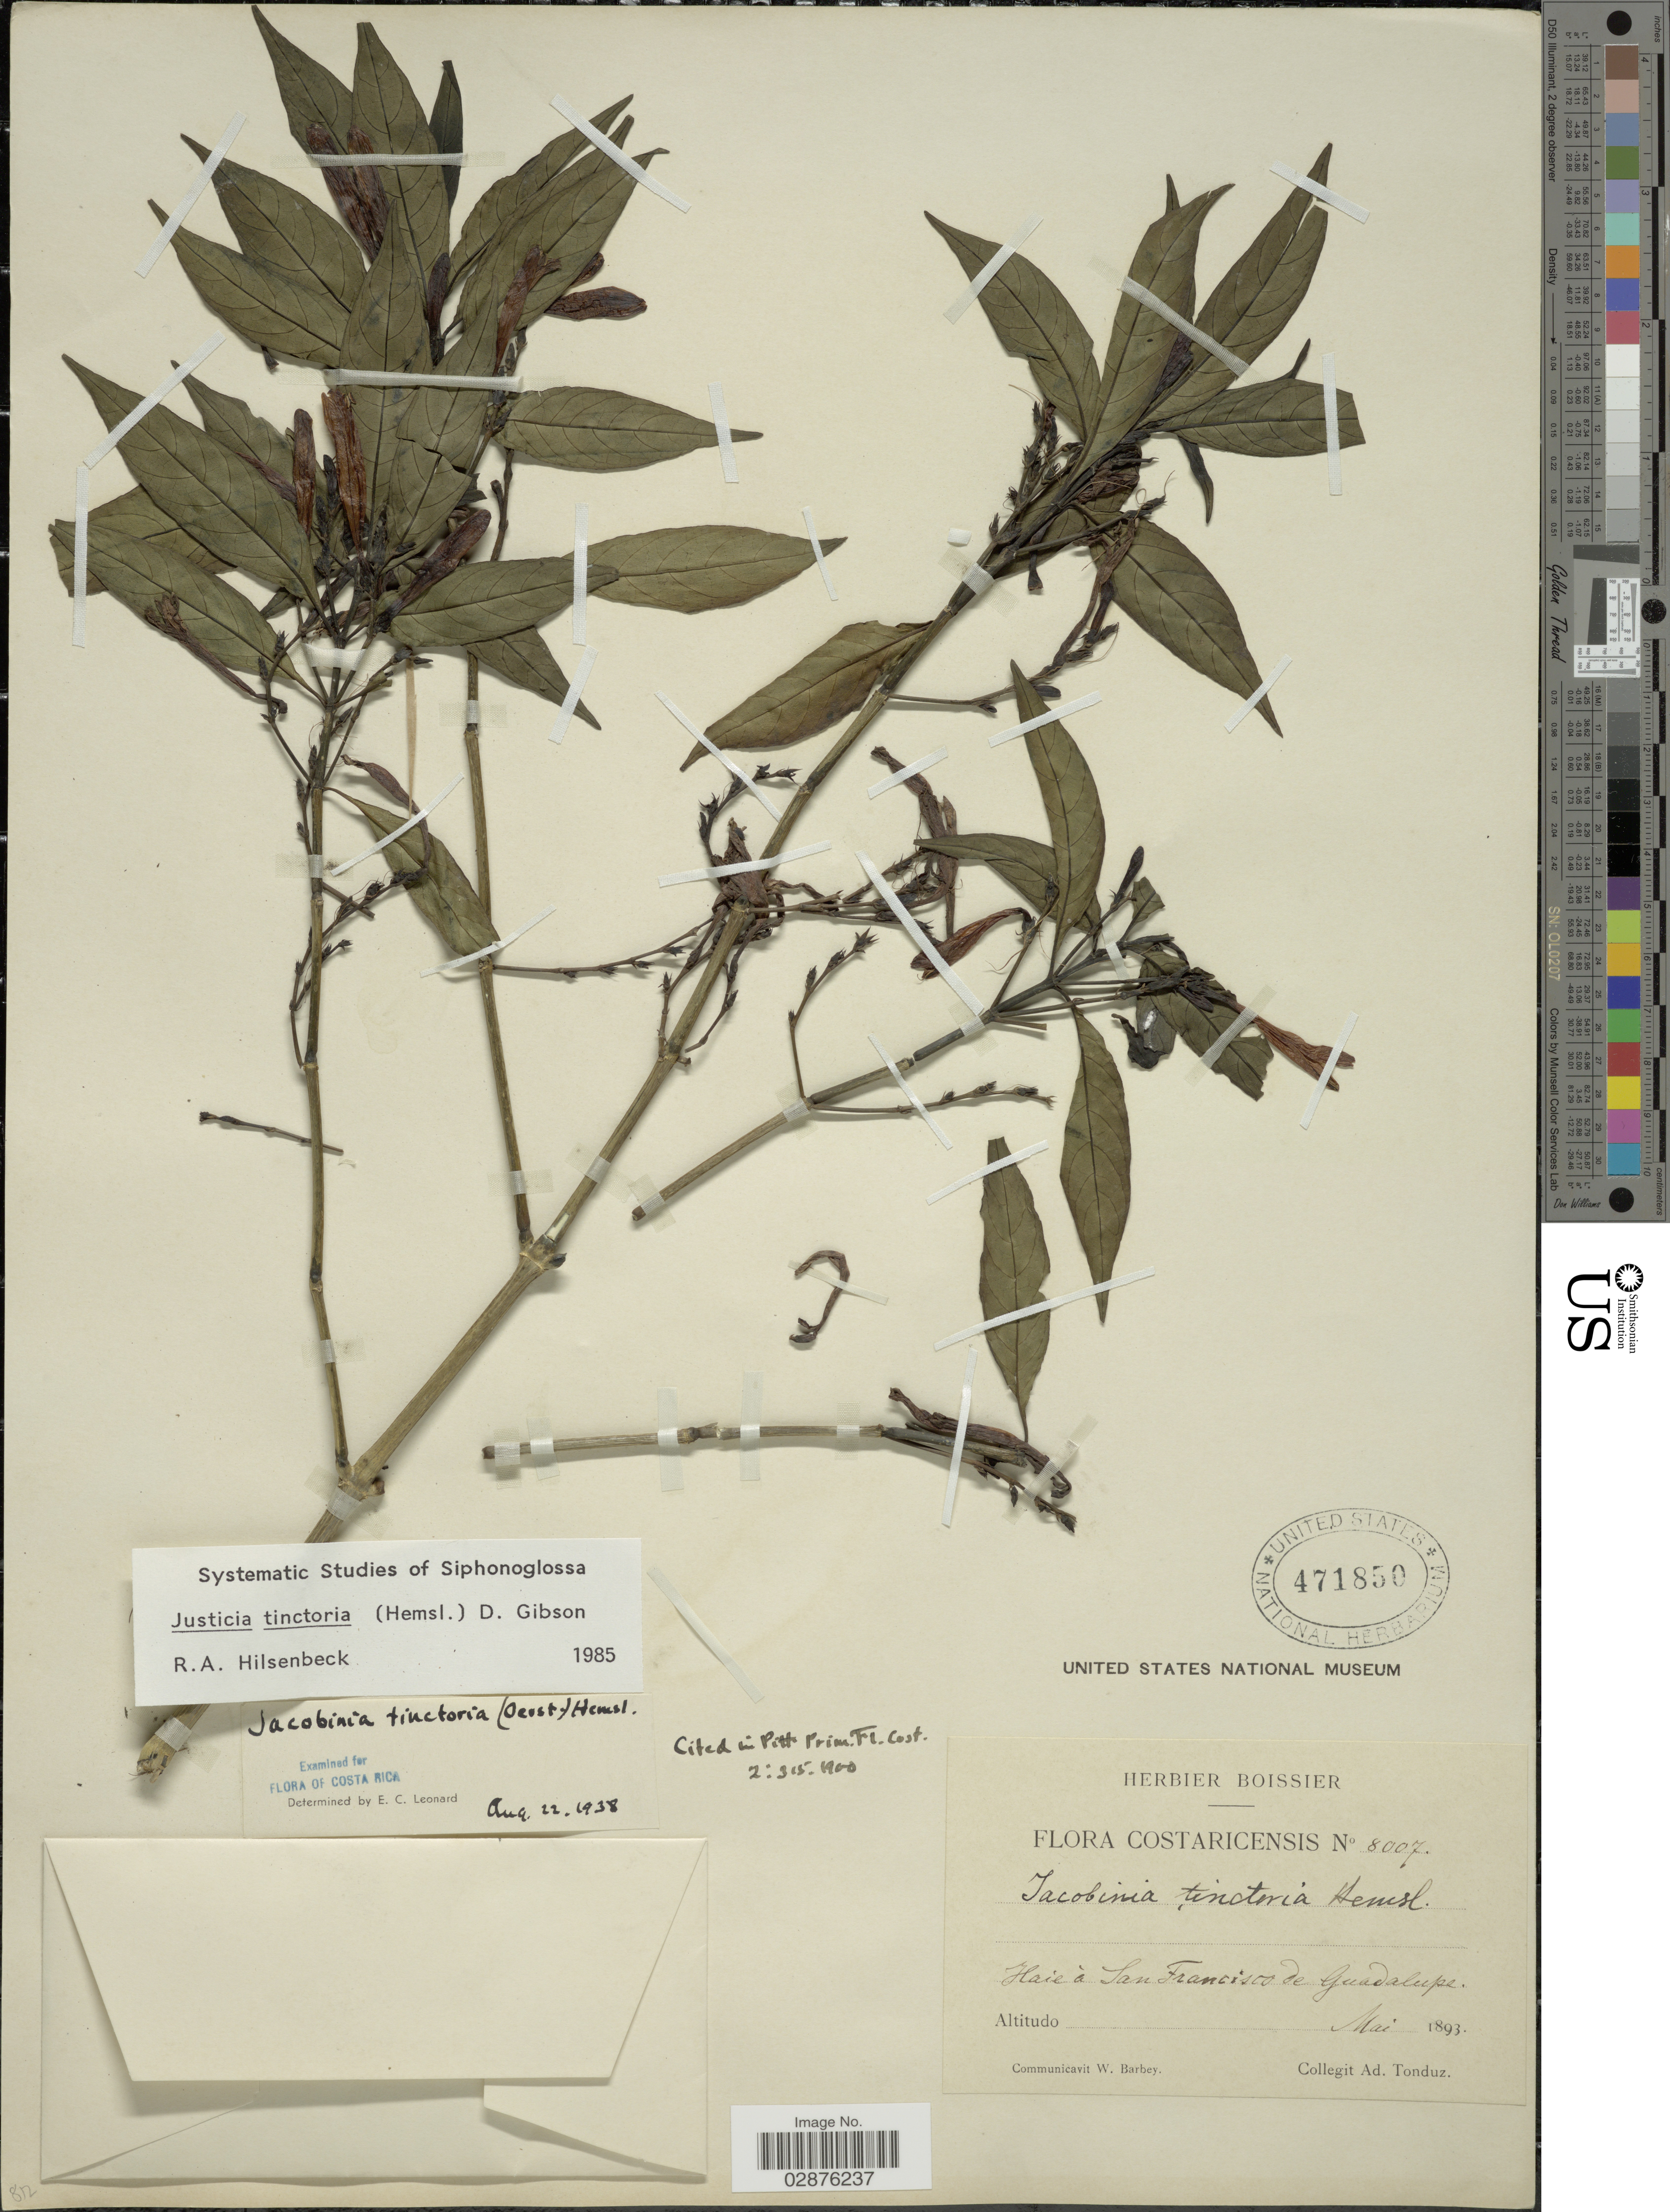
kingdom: Plantae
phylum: Tracheophyta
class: Magnoliopsida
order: Lamiales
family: Acanthaceae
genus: Justicia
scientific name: Justicia colorifera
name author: V.A.W. Graham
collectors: A. Tonduz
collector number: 8007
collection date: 1893-05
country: Costa Rica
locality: Haie á San Francisco de Guadalupe.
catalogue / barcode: US 471850